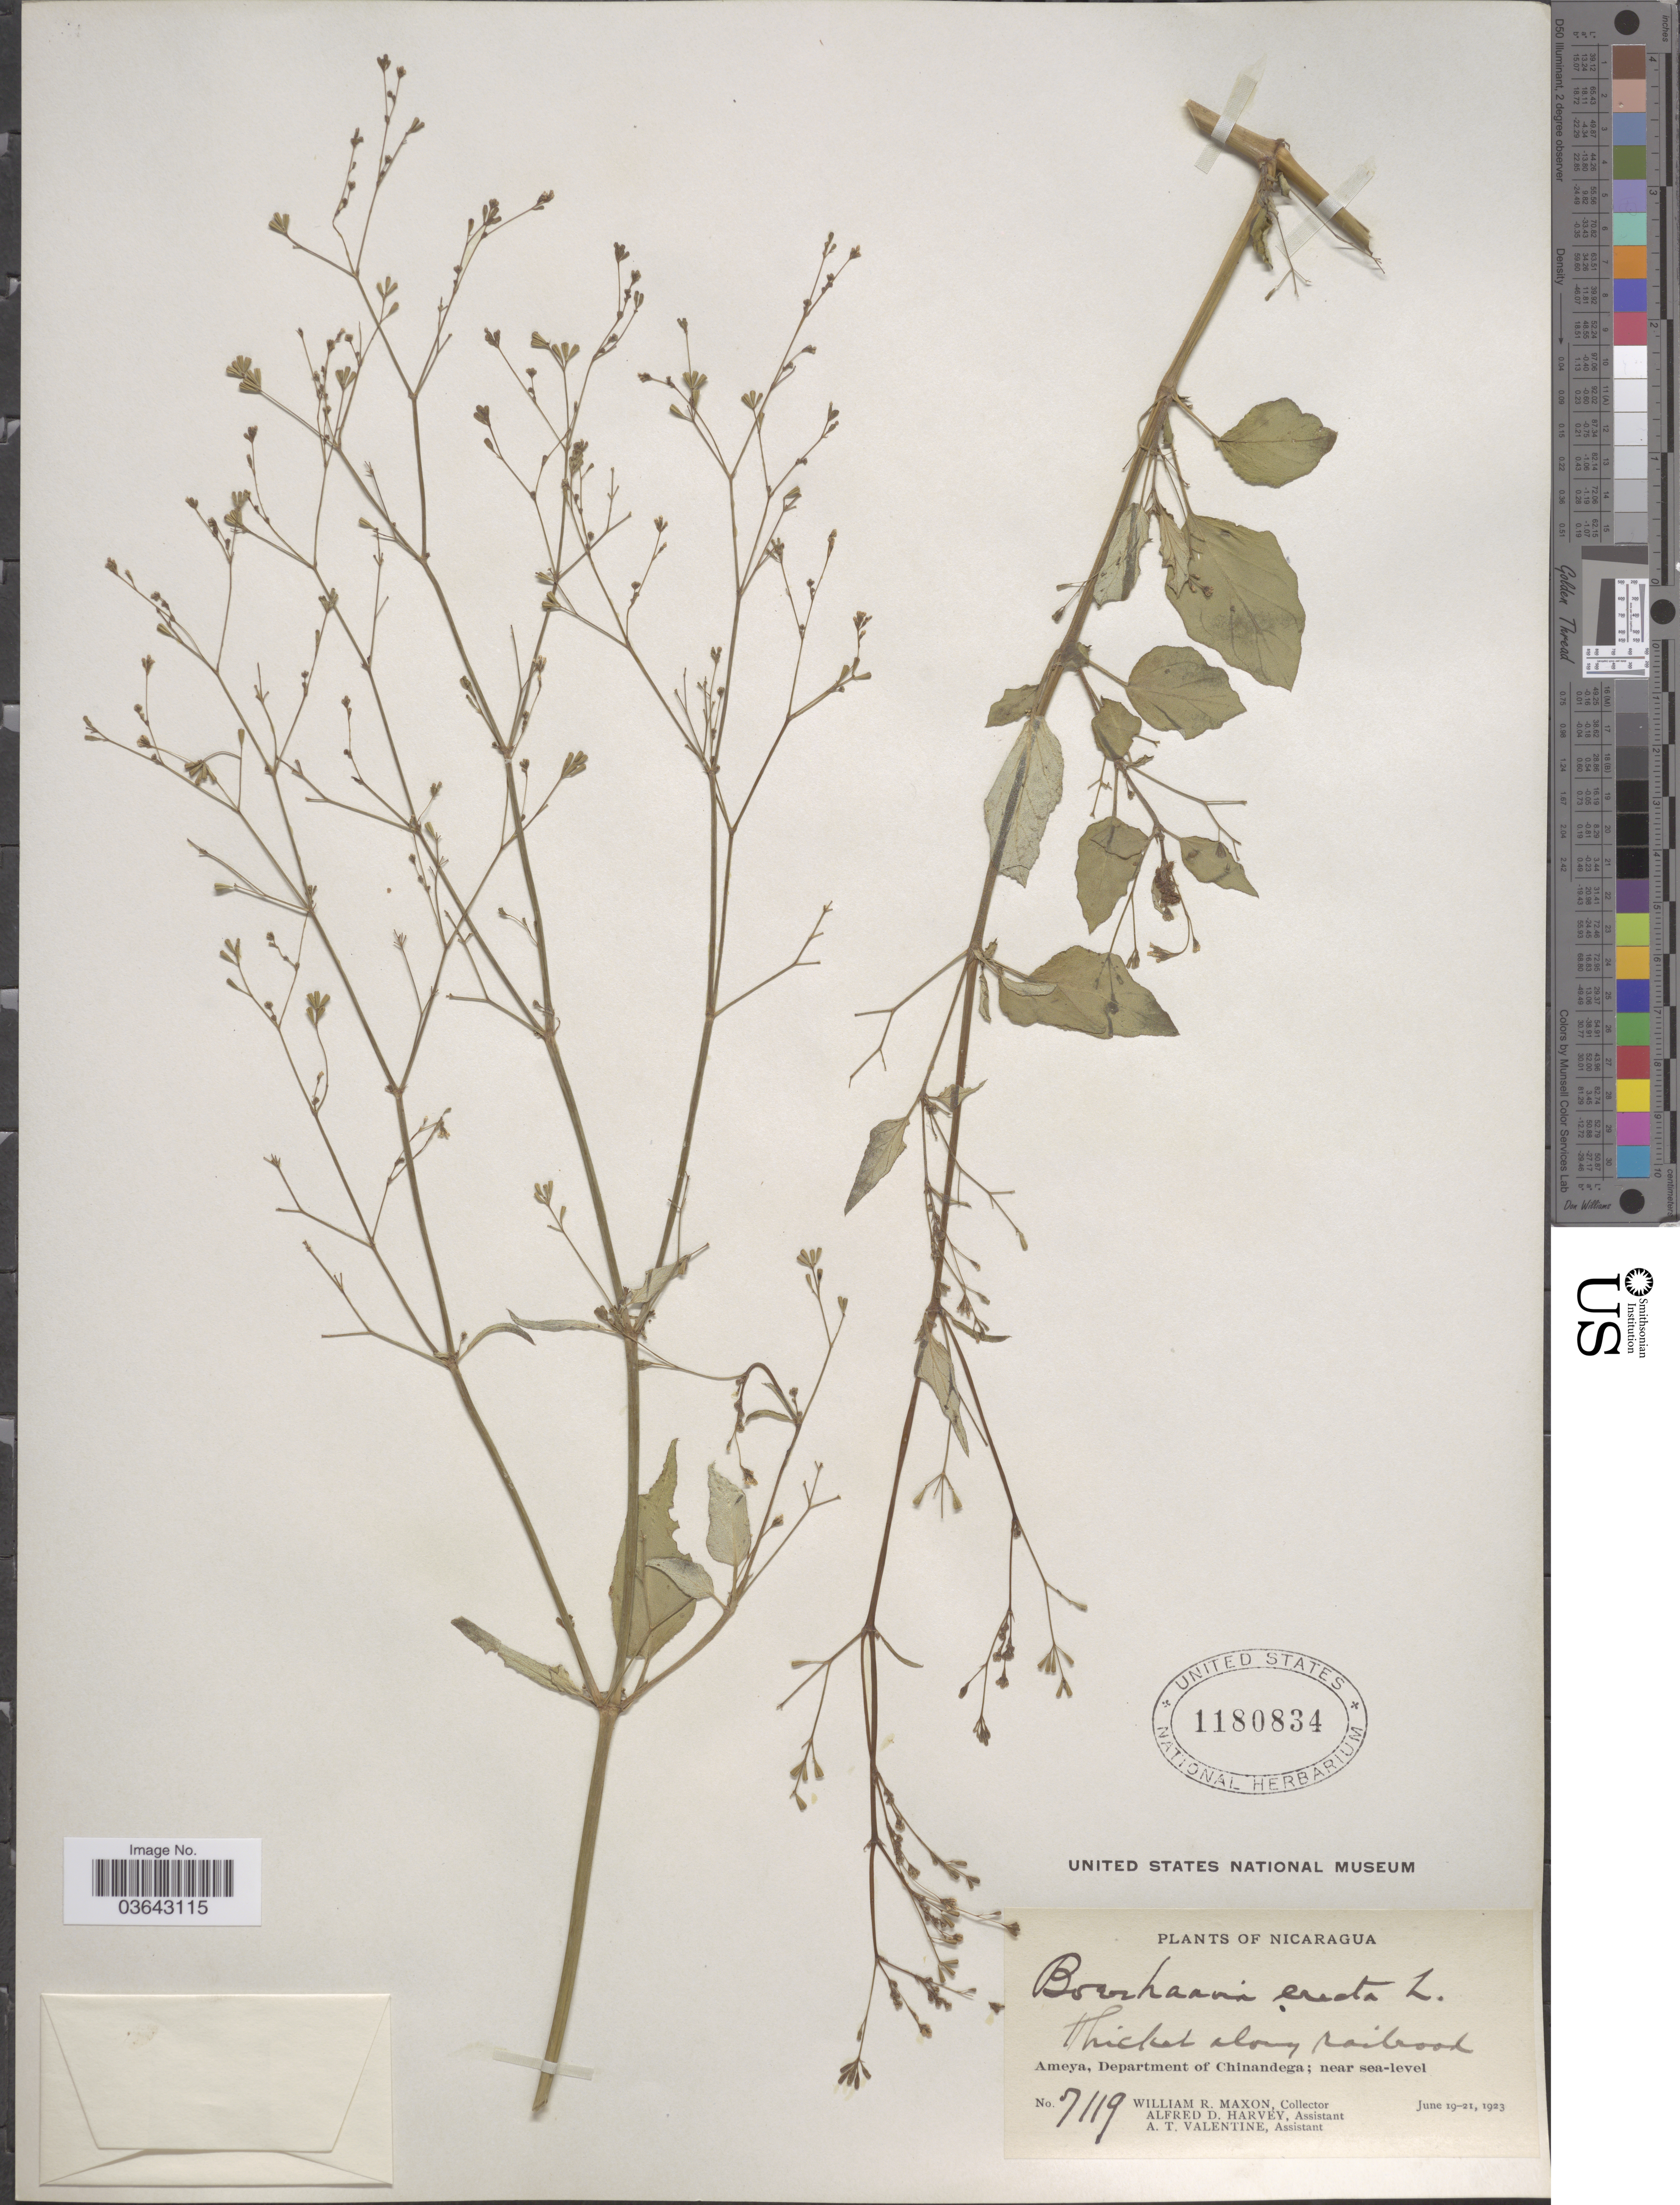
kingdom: Plantae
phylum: Tracheophyta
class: Magnoliopsida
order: Caryophyllales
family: Nyctaginaceae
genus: Boerhavia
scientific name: Boerhavia erecta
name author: L.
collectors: W. R. Maxon, A. D. Harvey & A. Valentine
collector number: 7119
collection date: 1923-06-19/1923-06-21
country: Nicaragua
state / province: Chinandega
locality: Ameya, Department of Chinandega.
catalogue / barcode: US 1180834